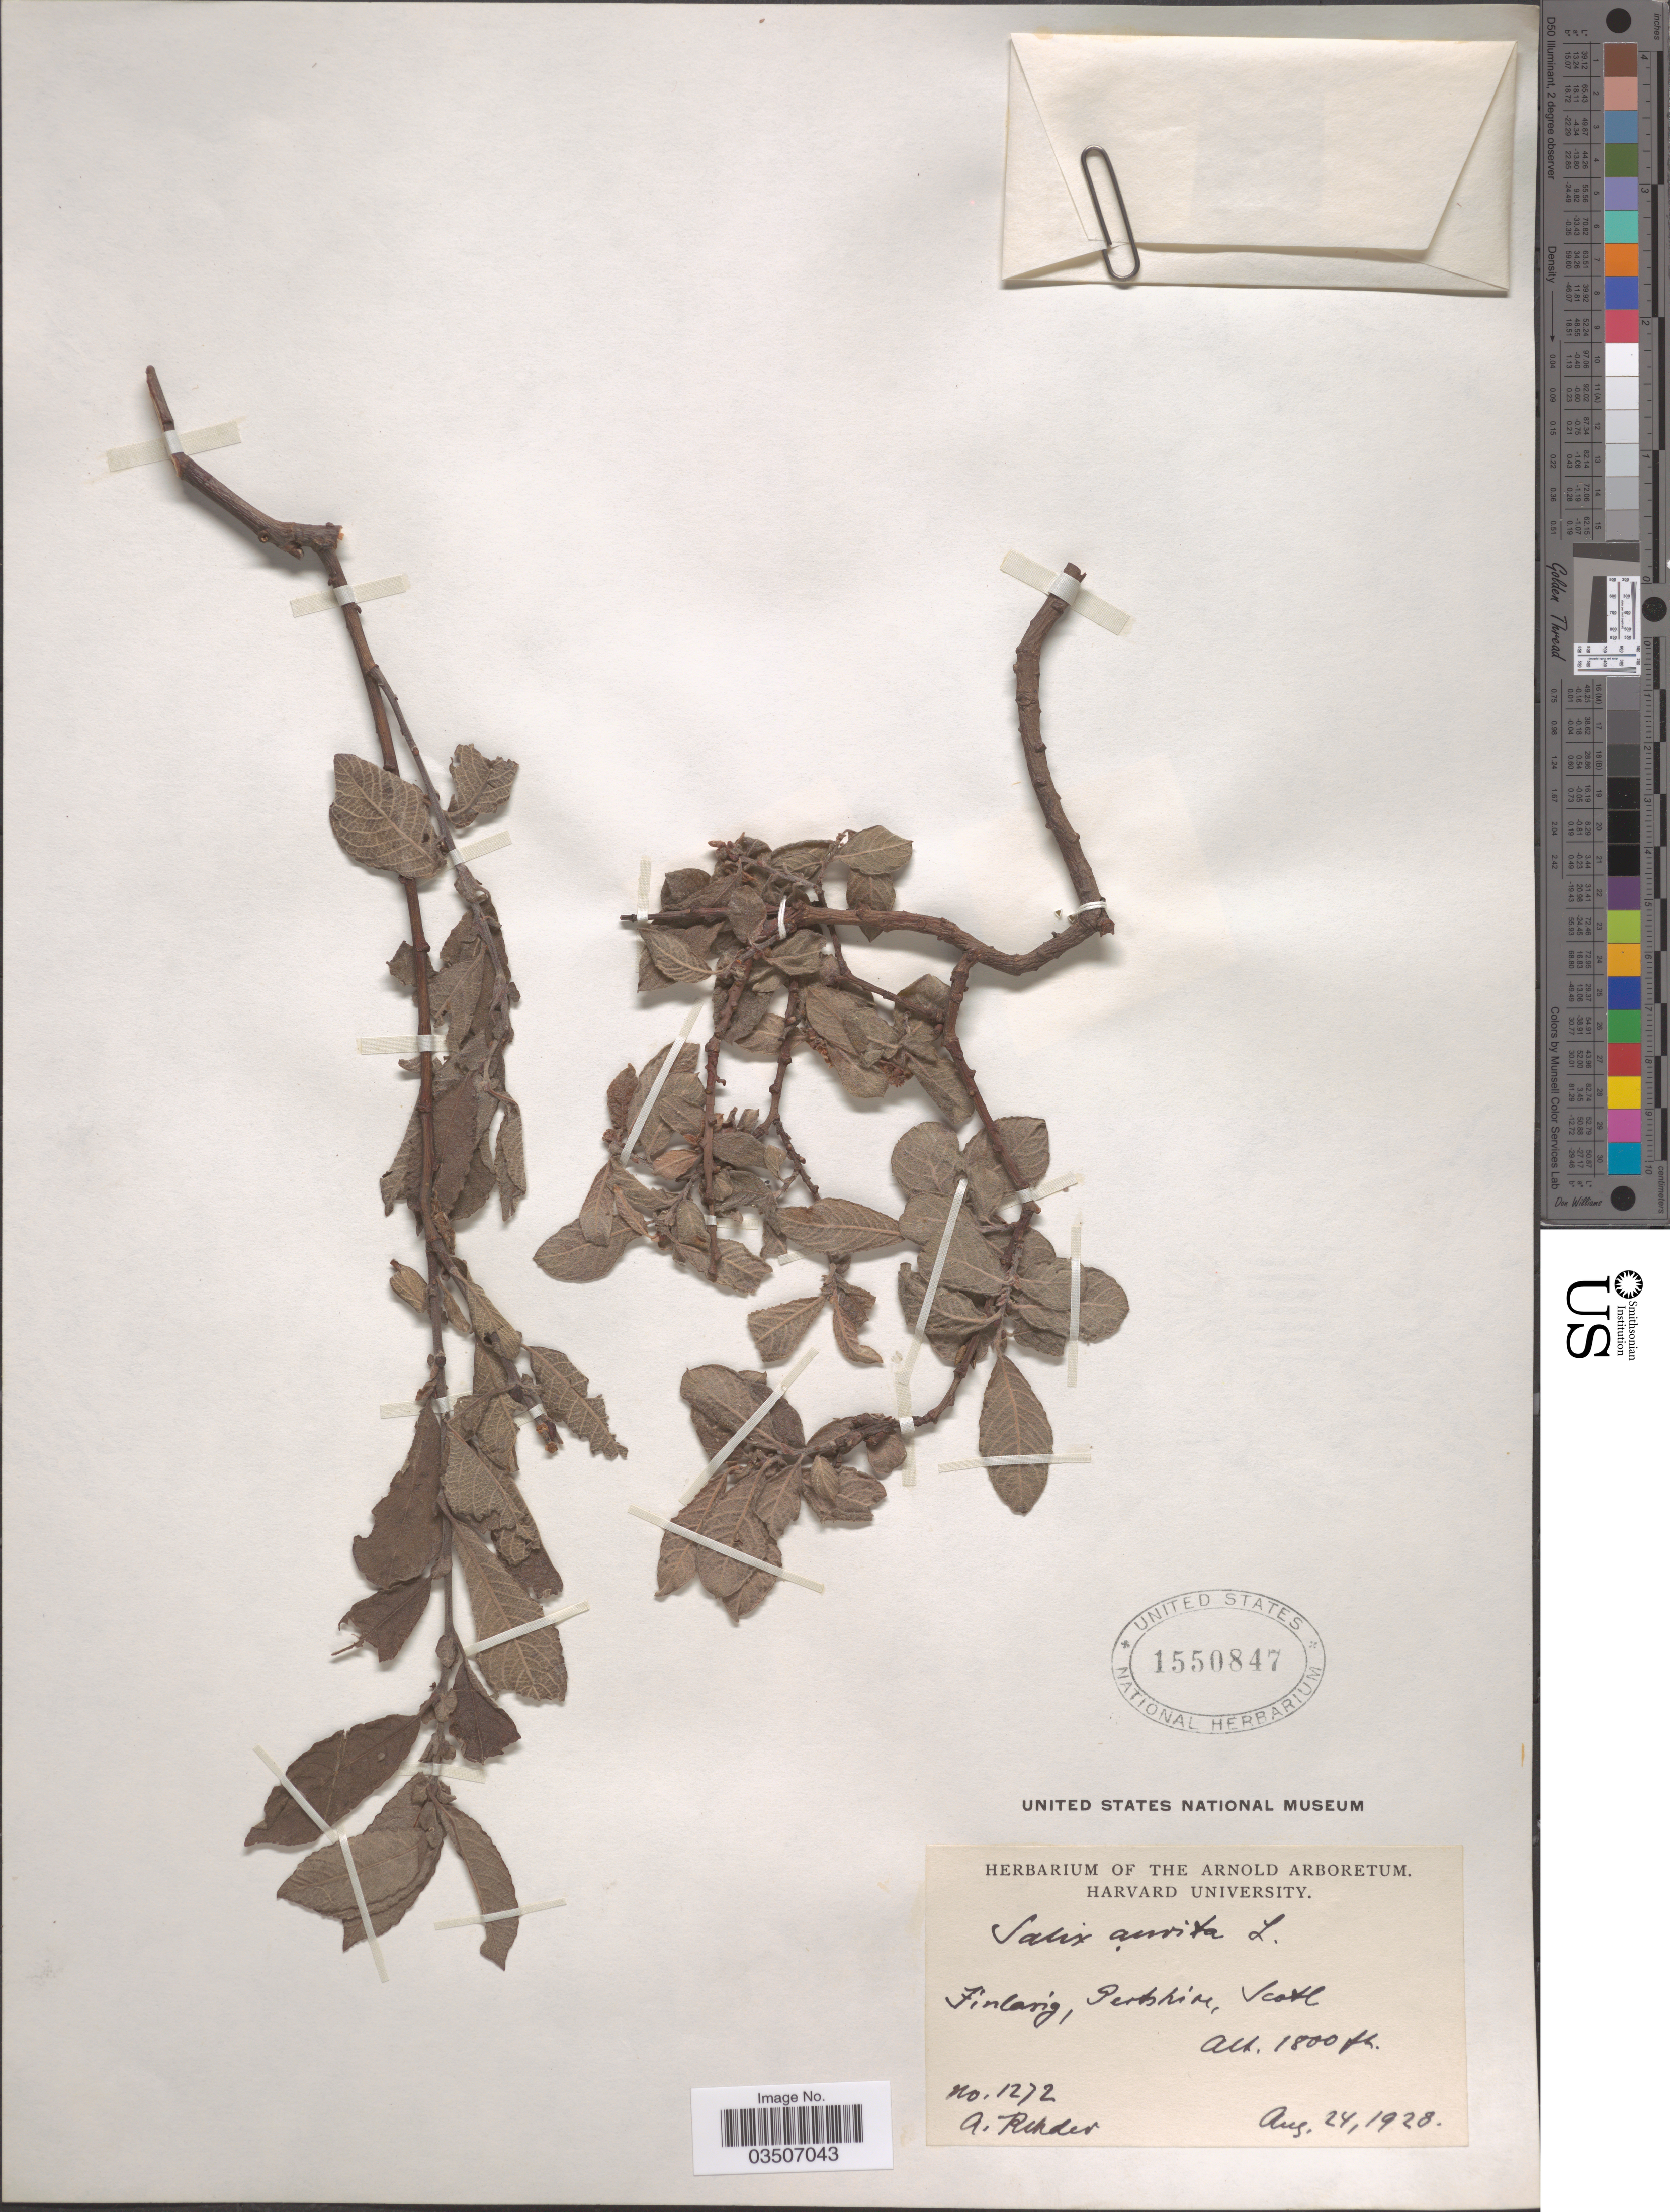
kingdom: Plantae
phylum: Tracheophyta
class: Magnoliopsida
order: Malpighiales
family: Salicaceae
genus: Salix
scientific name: Salix aurita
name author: L.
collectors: A. Rehder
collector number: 1272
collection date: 1928-08-24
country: United Kingdom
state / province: Scotland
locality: Finlarig, Pertshire.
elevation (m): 549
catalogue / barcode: US 1550847